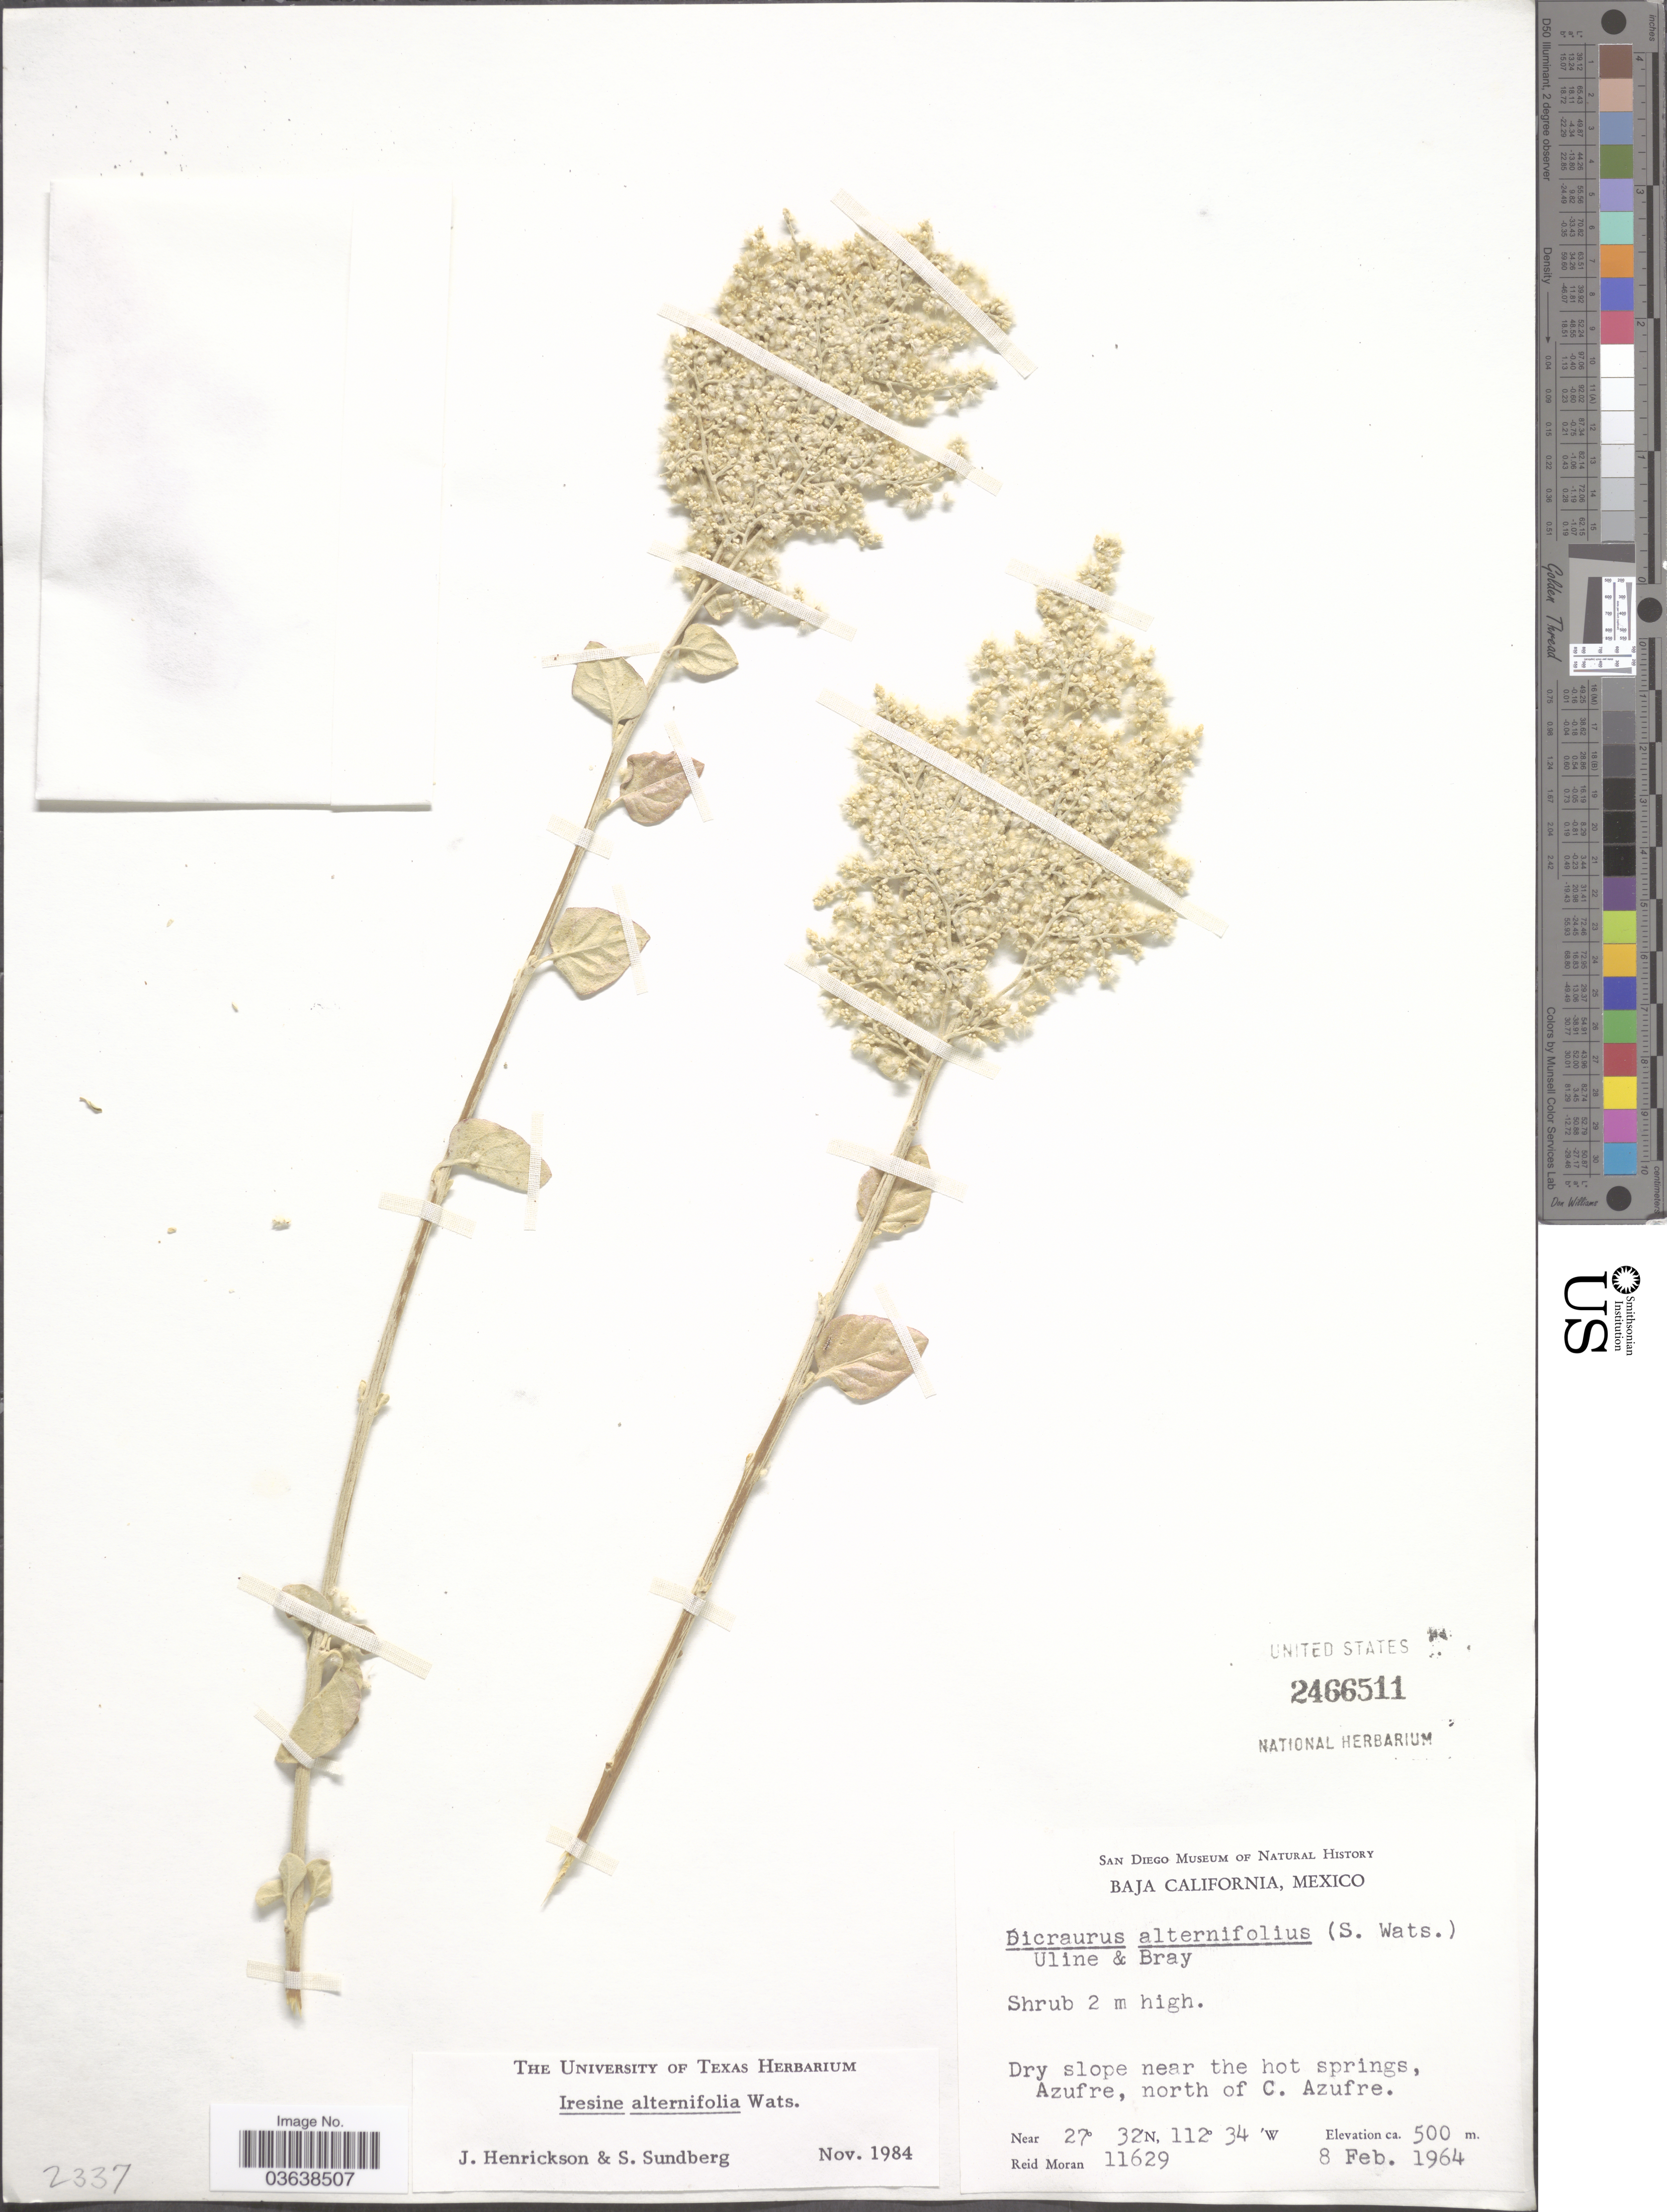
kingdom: Plantae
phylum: Tracheophyta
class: Magnoliopsida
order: Caryophyllales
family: Amaranthaceae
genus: Iresine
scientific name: Iresine alternifolia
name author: S. Watson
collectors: R. Moran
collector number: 11629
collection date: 1964-02-08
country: Mexico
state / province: Baja California Sur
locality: Dry slope near the hot springs, Azufre, north of C. Azufre.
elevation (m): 500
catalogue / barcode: US 2466511